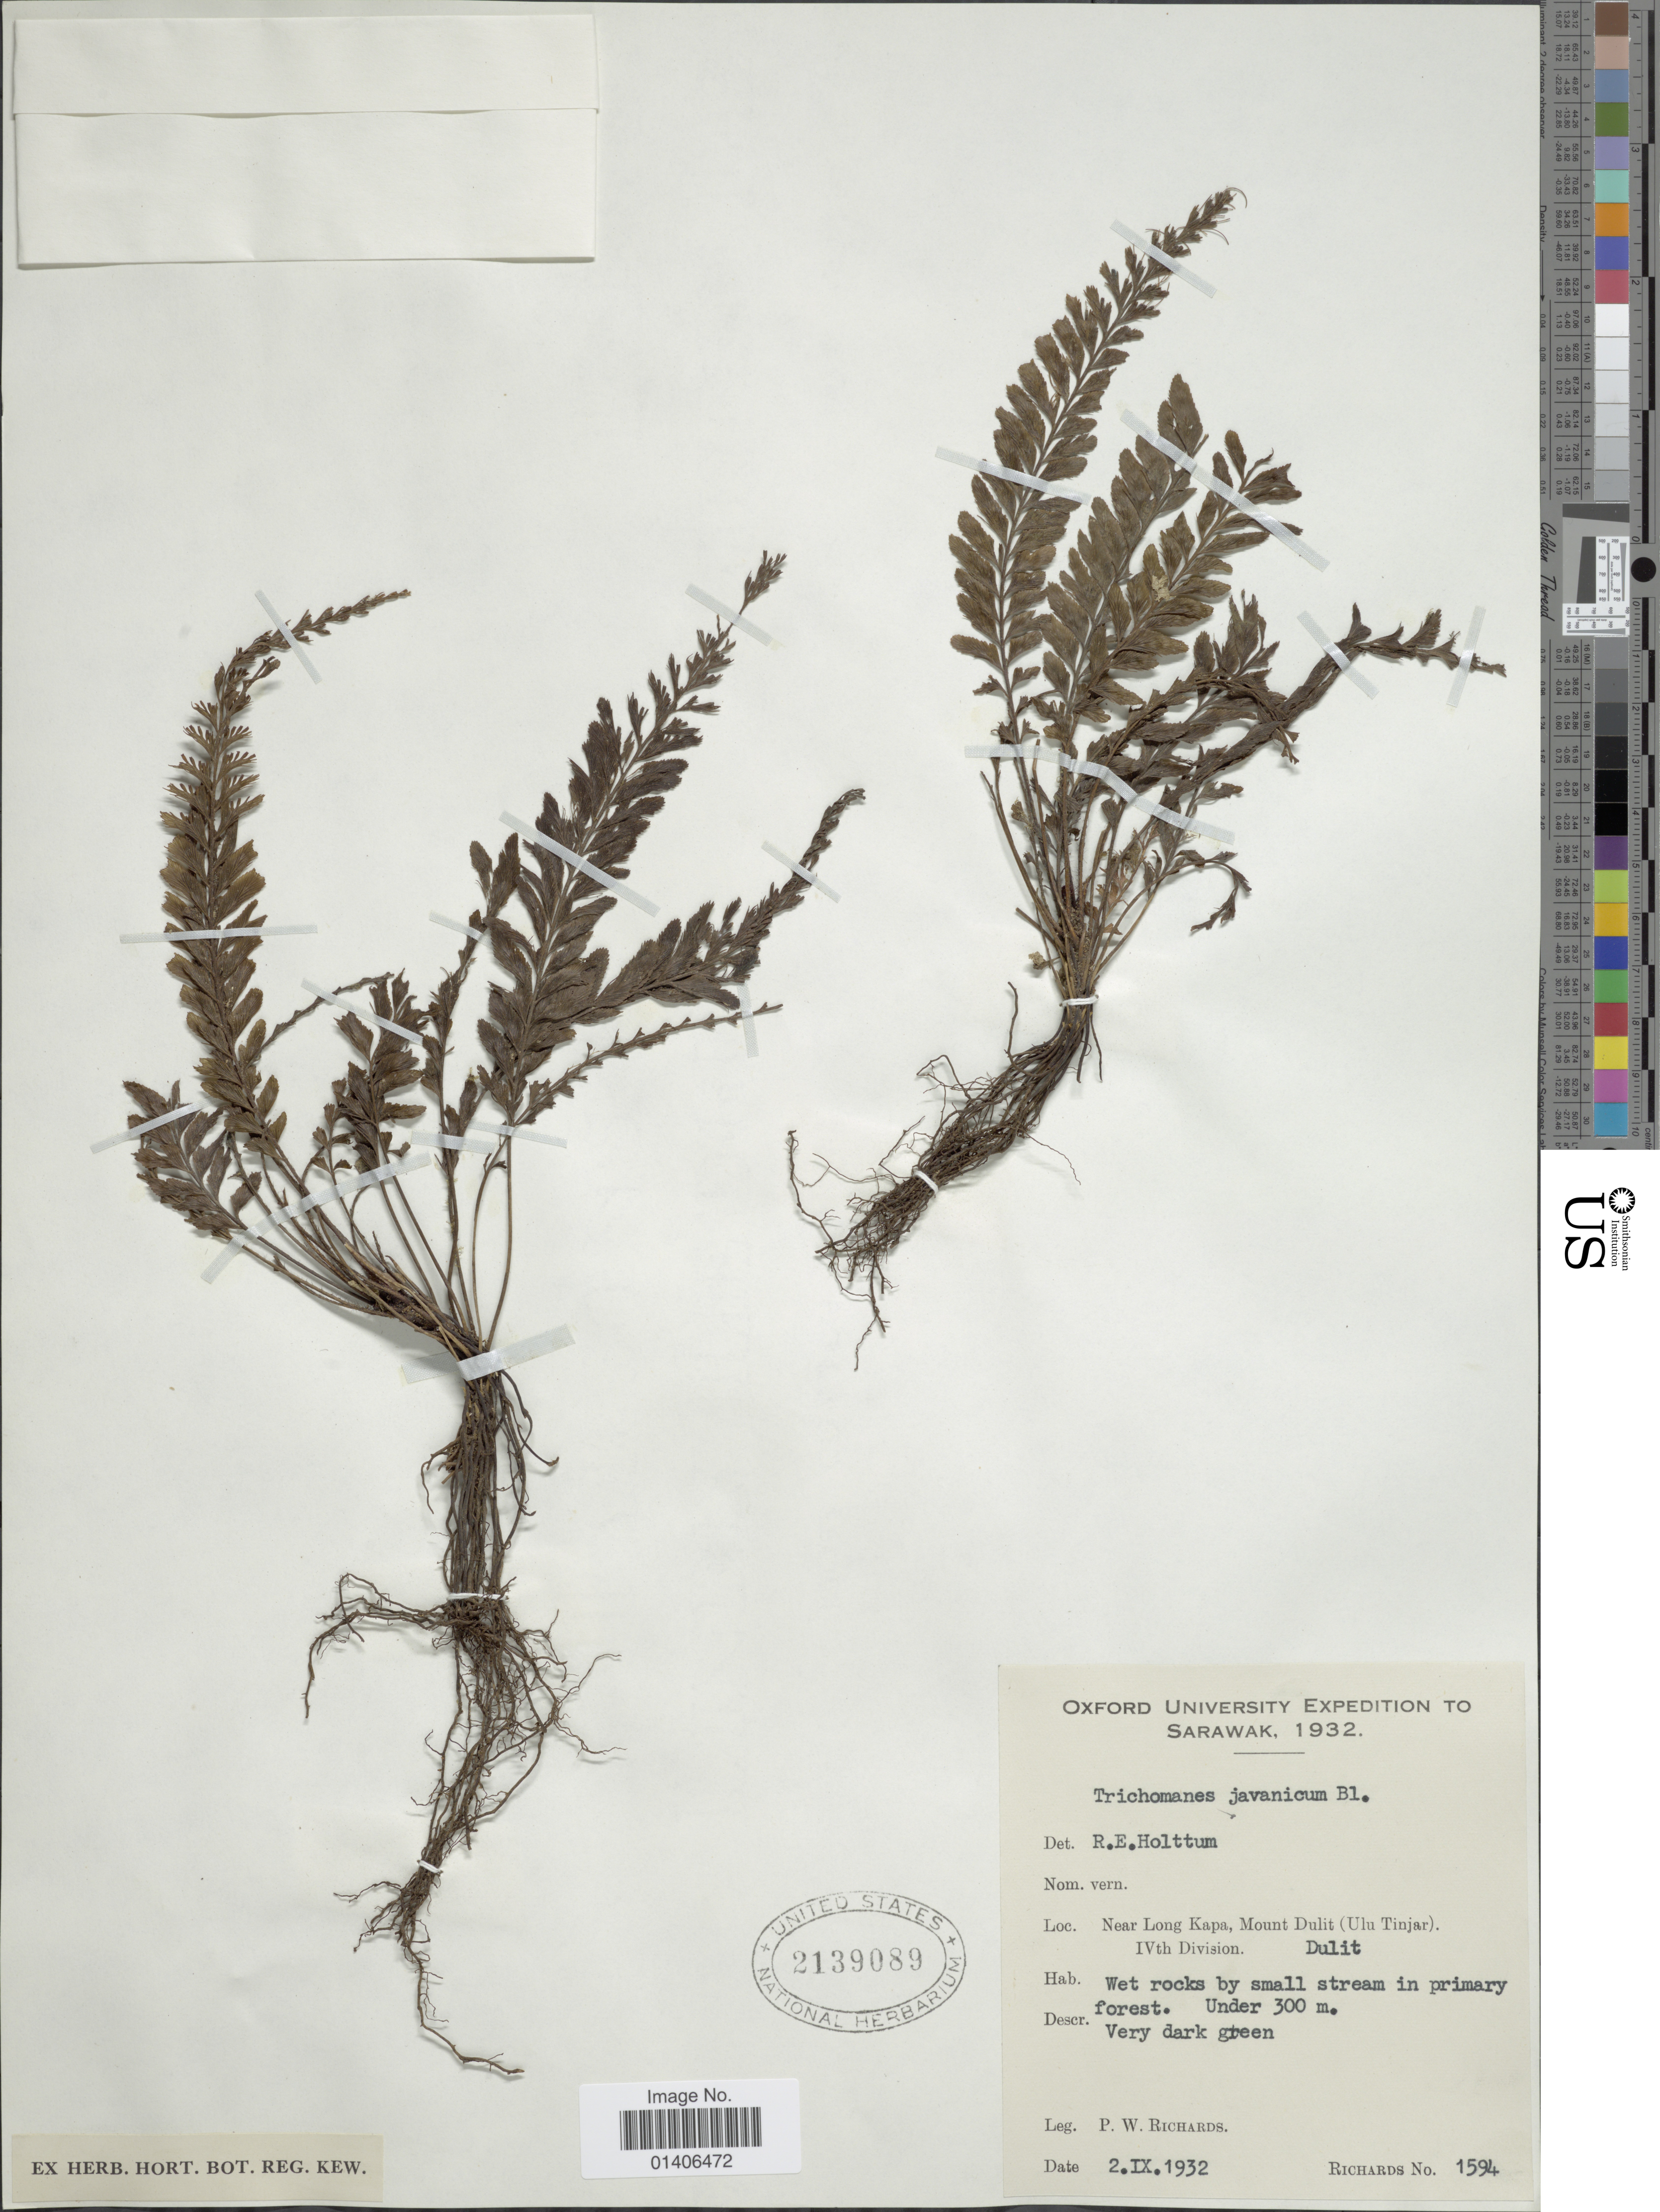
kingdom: Plantae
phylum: Tracheophyta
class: Polypodiopsida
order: Hymenophyllales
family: Hymenophyllaceae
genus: Cephalomanes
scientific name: Cephalomanes javanicum var. javanicum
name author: C. Presl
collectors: P. Richards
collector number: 1594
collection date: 1932-09-02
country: Malaysia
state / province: Sarawak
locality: Near Long Kapa, Mount Dulit (Ulu Tinjar) IVth Division Dulit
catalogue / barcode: US 2139089